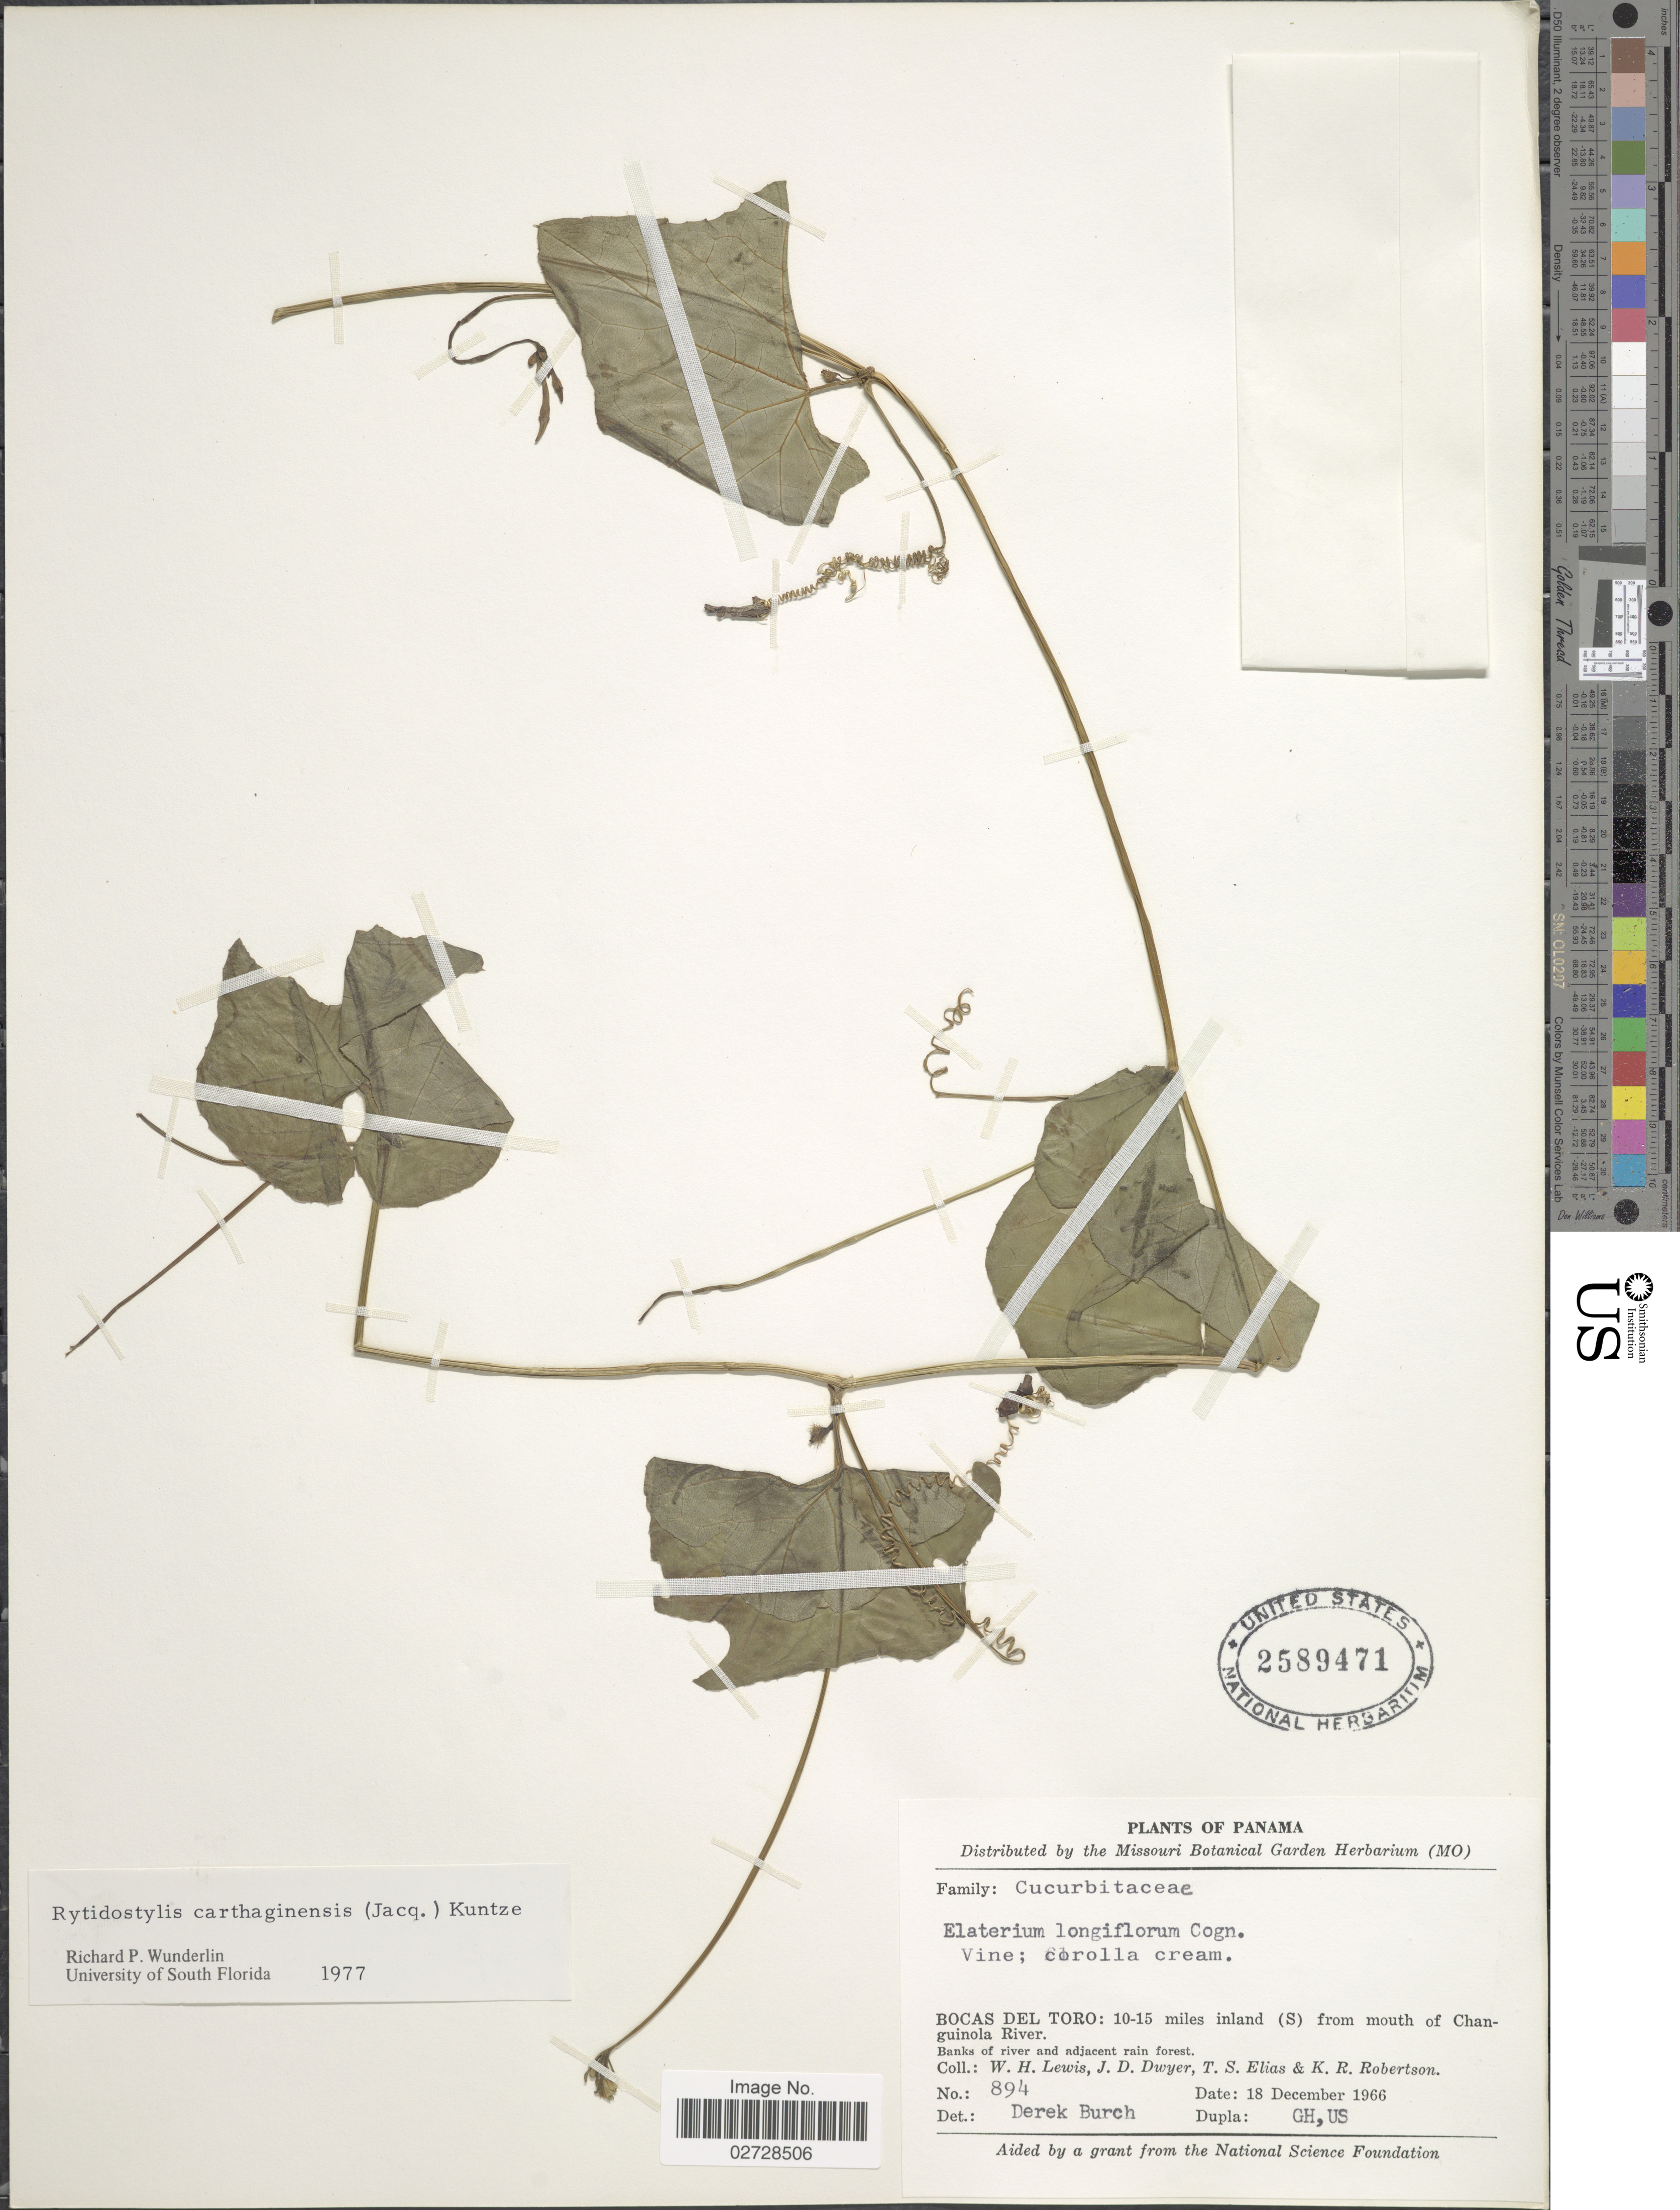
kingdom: Plantae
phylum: Tracheophyta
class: Magnoliopsida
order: Cucurbitales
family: Cucurbitaceae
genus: Cyclanthera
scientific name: Cyclanthera carthagenensis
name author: (Jacq.) H. Schaef. & S.S. Renner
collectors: W. H. Lewis, J. D. Dwyer, T. S. Elias & K. Robertson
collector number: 894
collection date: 1966-12-18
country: Panama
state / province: Bocas del Toro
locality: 10-15 miles inland (S) from mouth of Changuinola River, banks of river and adjacent rain forest.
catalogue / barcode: US 2589471